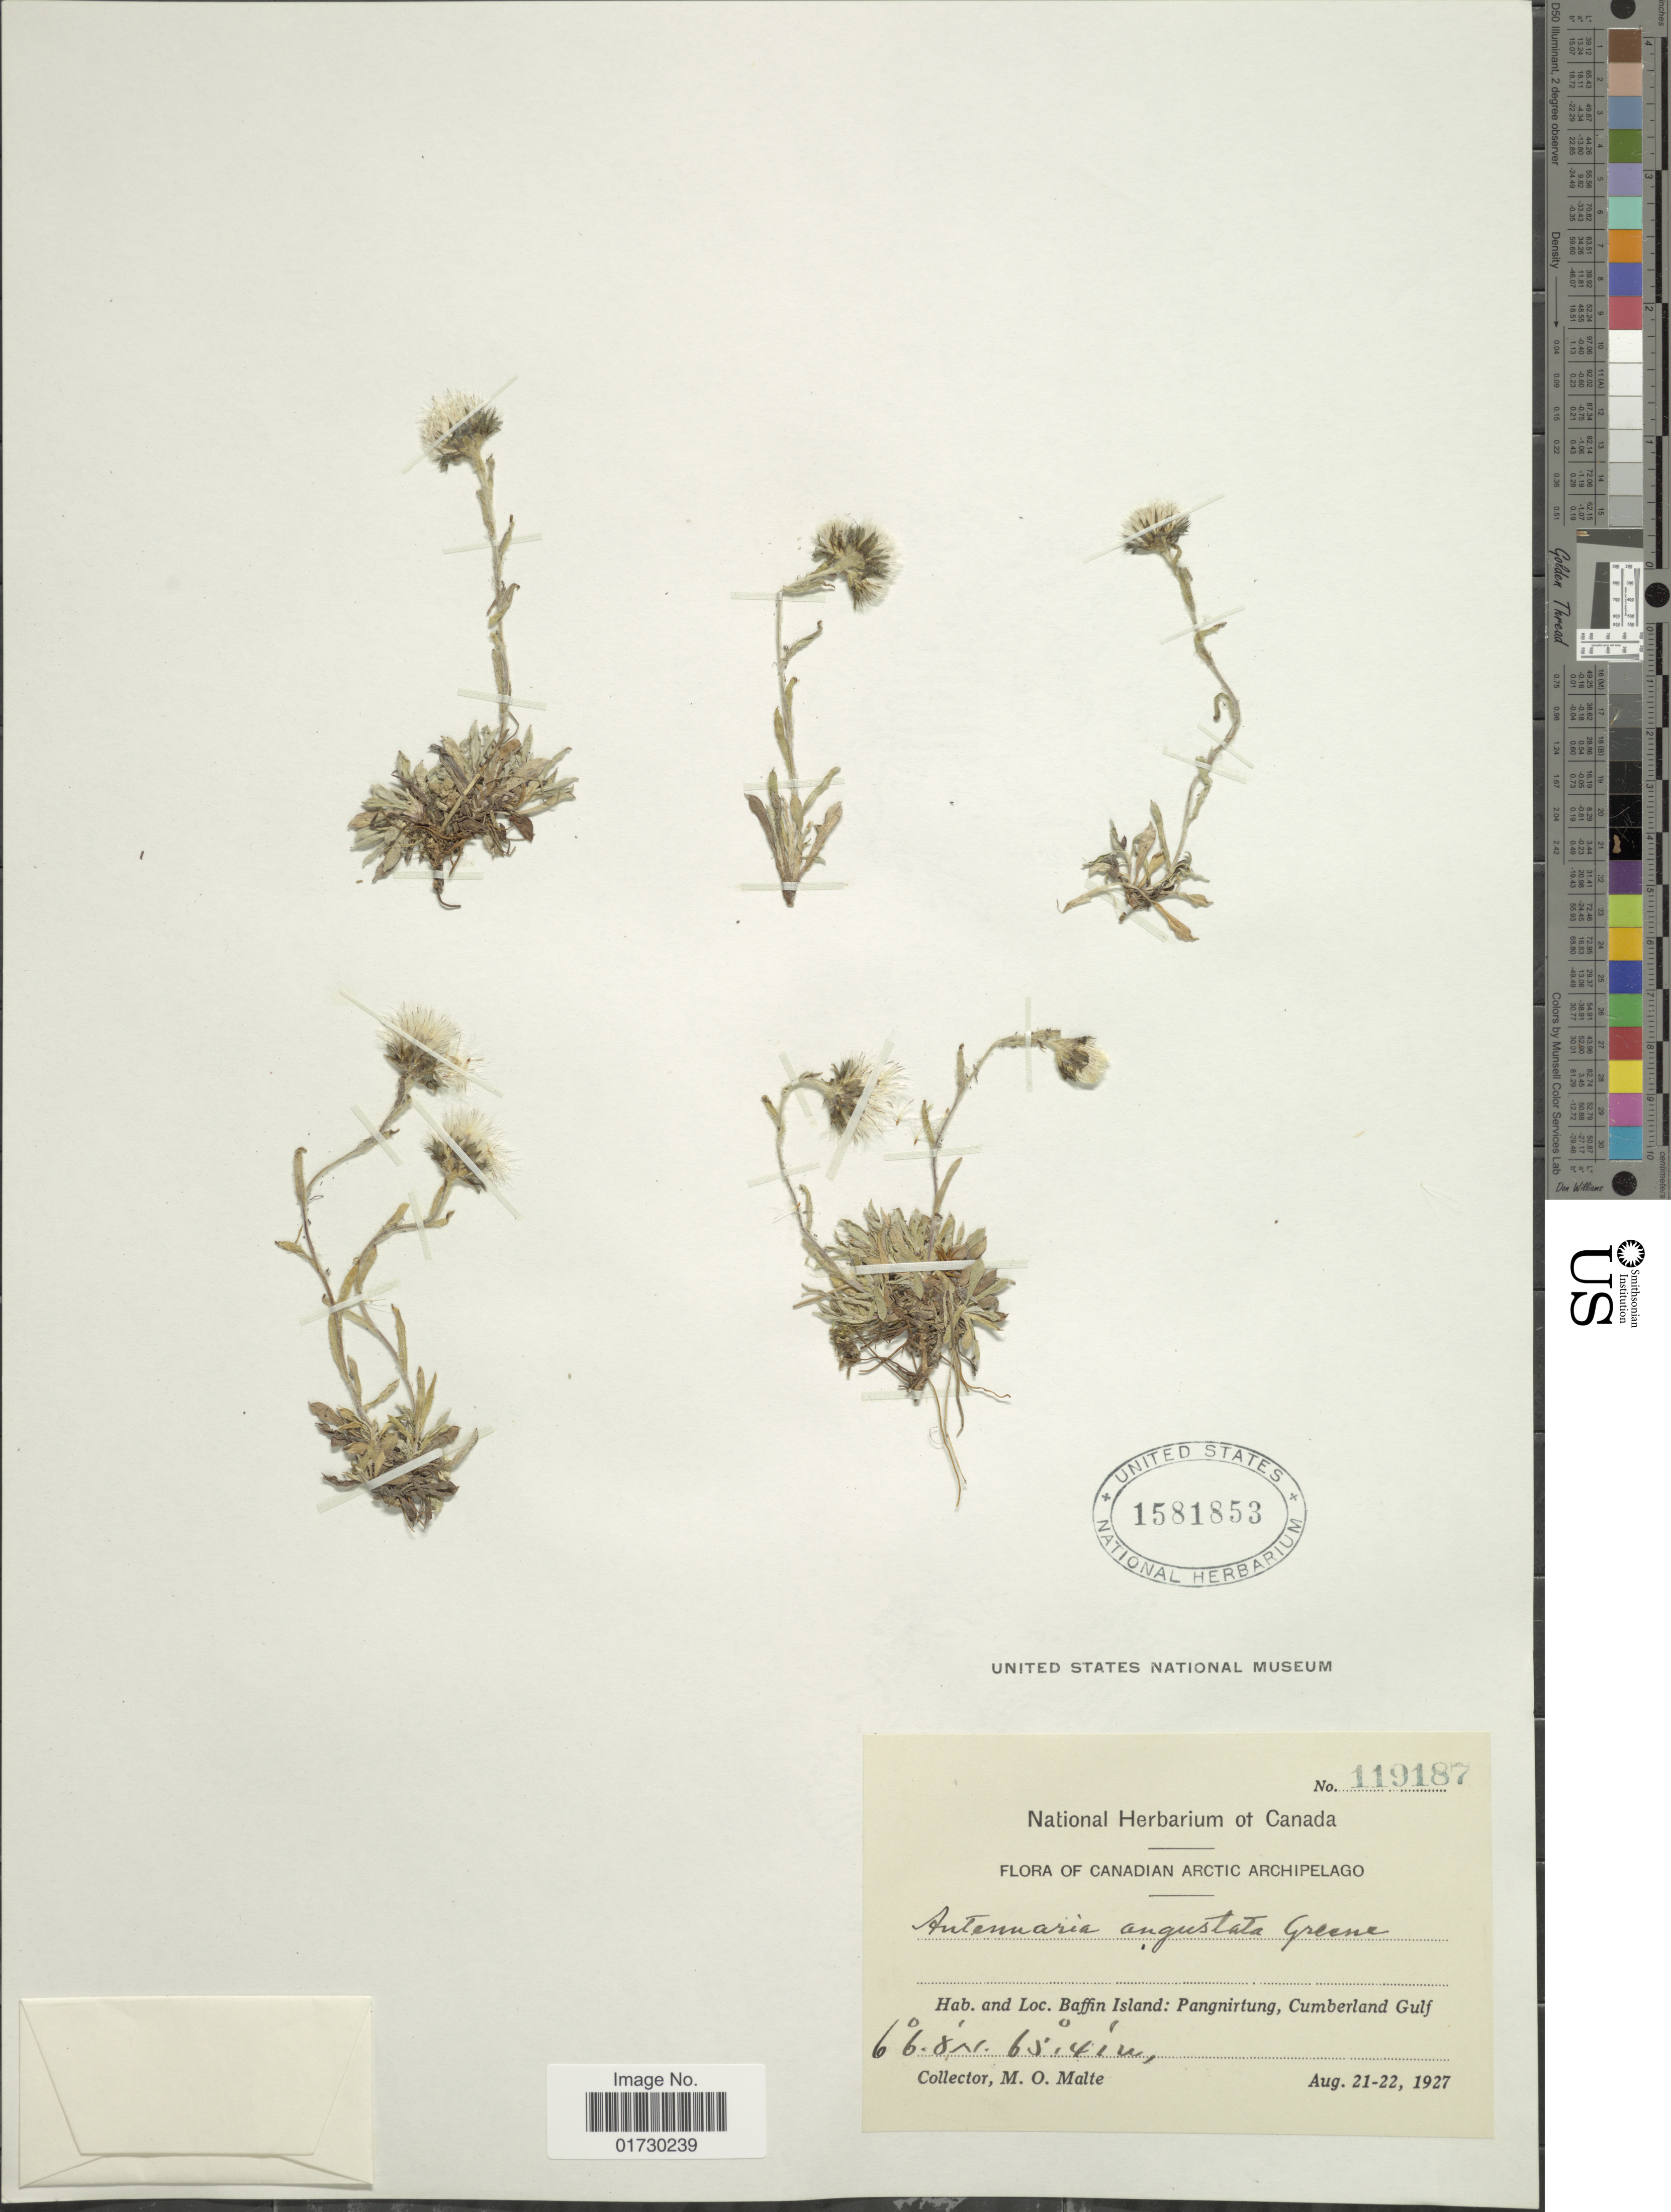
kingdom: Plantae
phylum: Tracheophyta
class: Magnoliopsida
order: Asterales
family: Asteraceae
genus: Antennaria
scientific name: Antennaria angustata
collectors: M. O. Malte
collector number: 119187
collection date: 1927-08-21/1927-08-22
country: Canada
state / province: Nunavut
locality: Canadian Arctic Archipelago, Baffin Island: Pangnirtung, Cumberland Gulf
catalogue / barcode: US 1581853